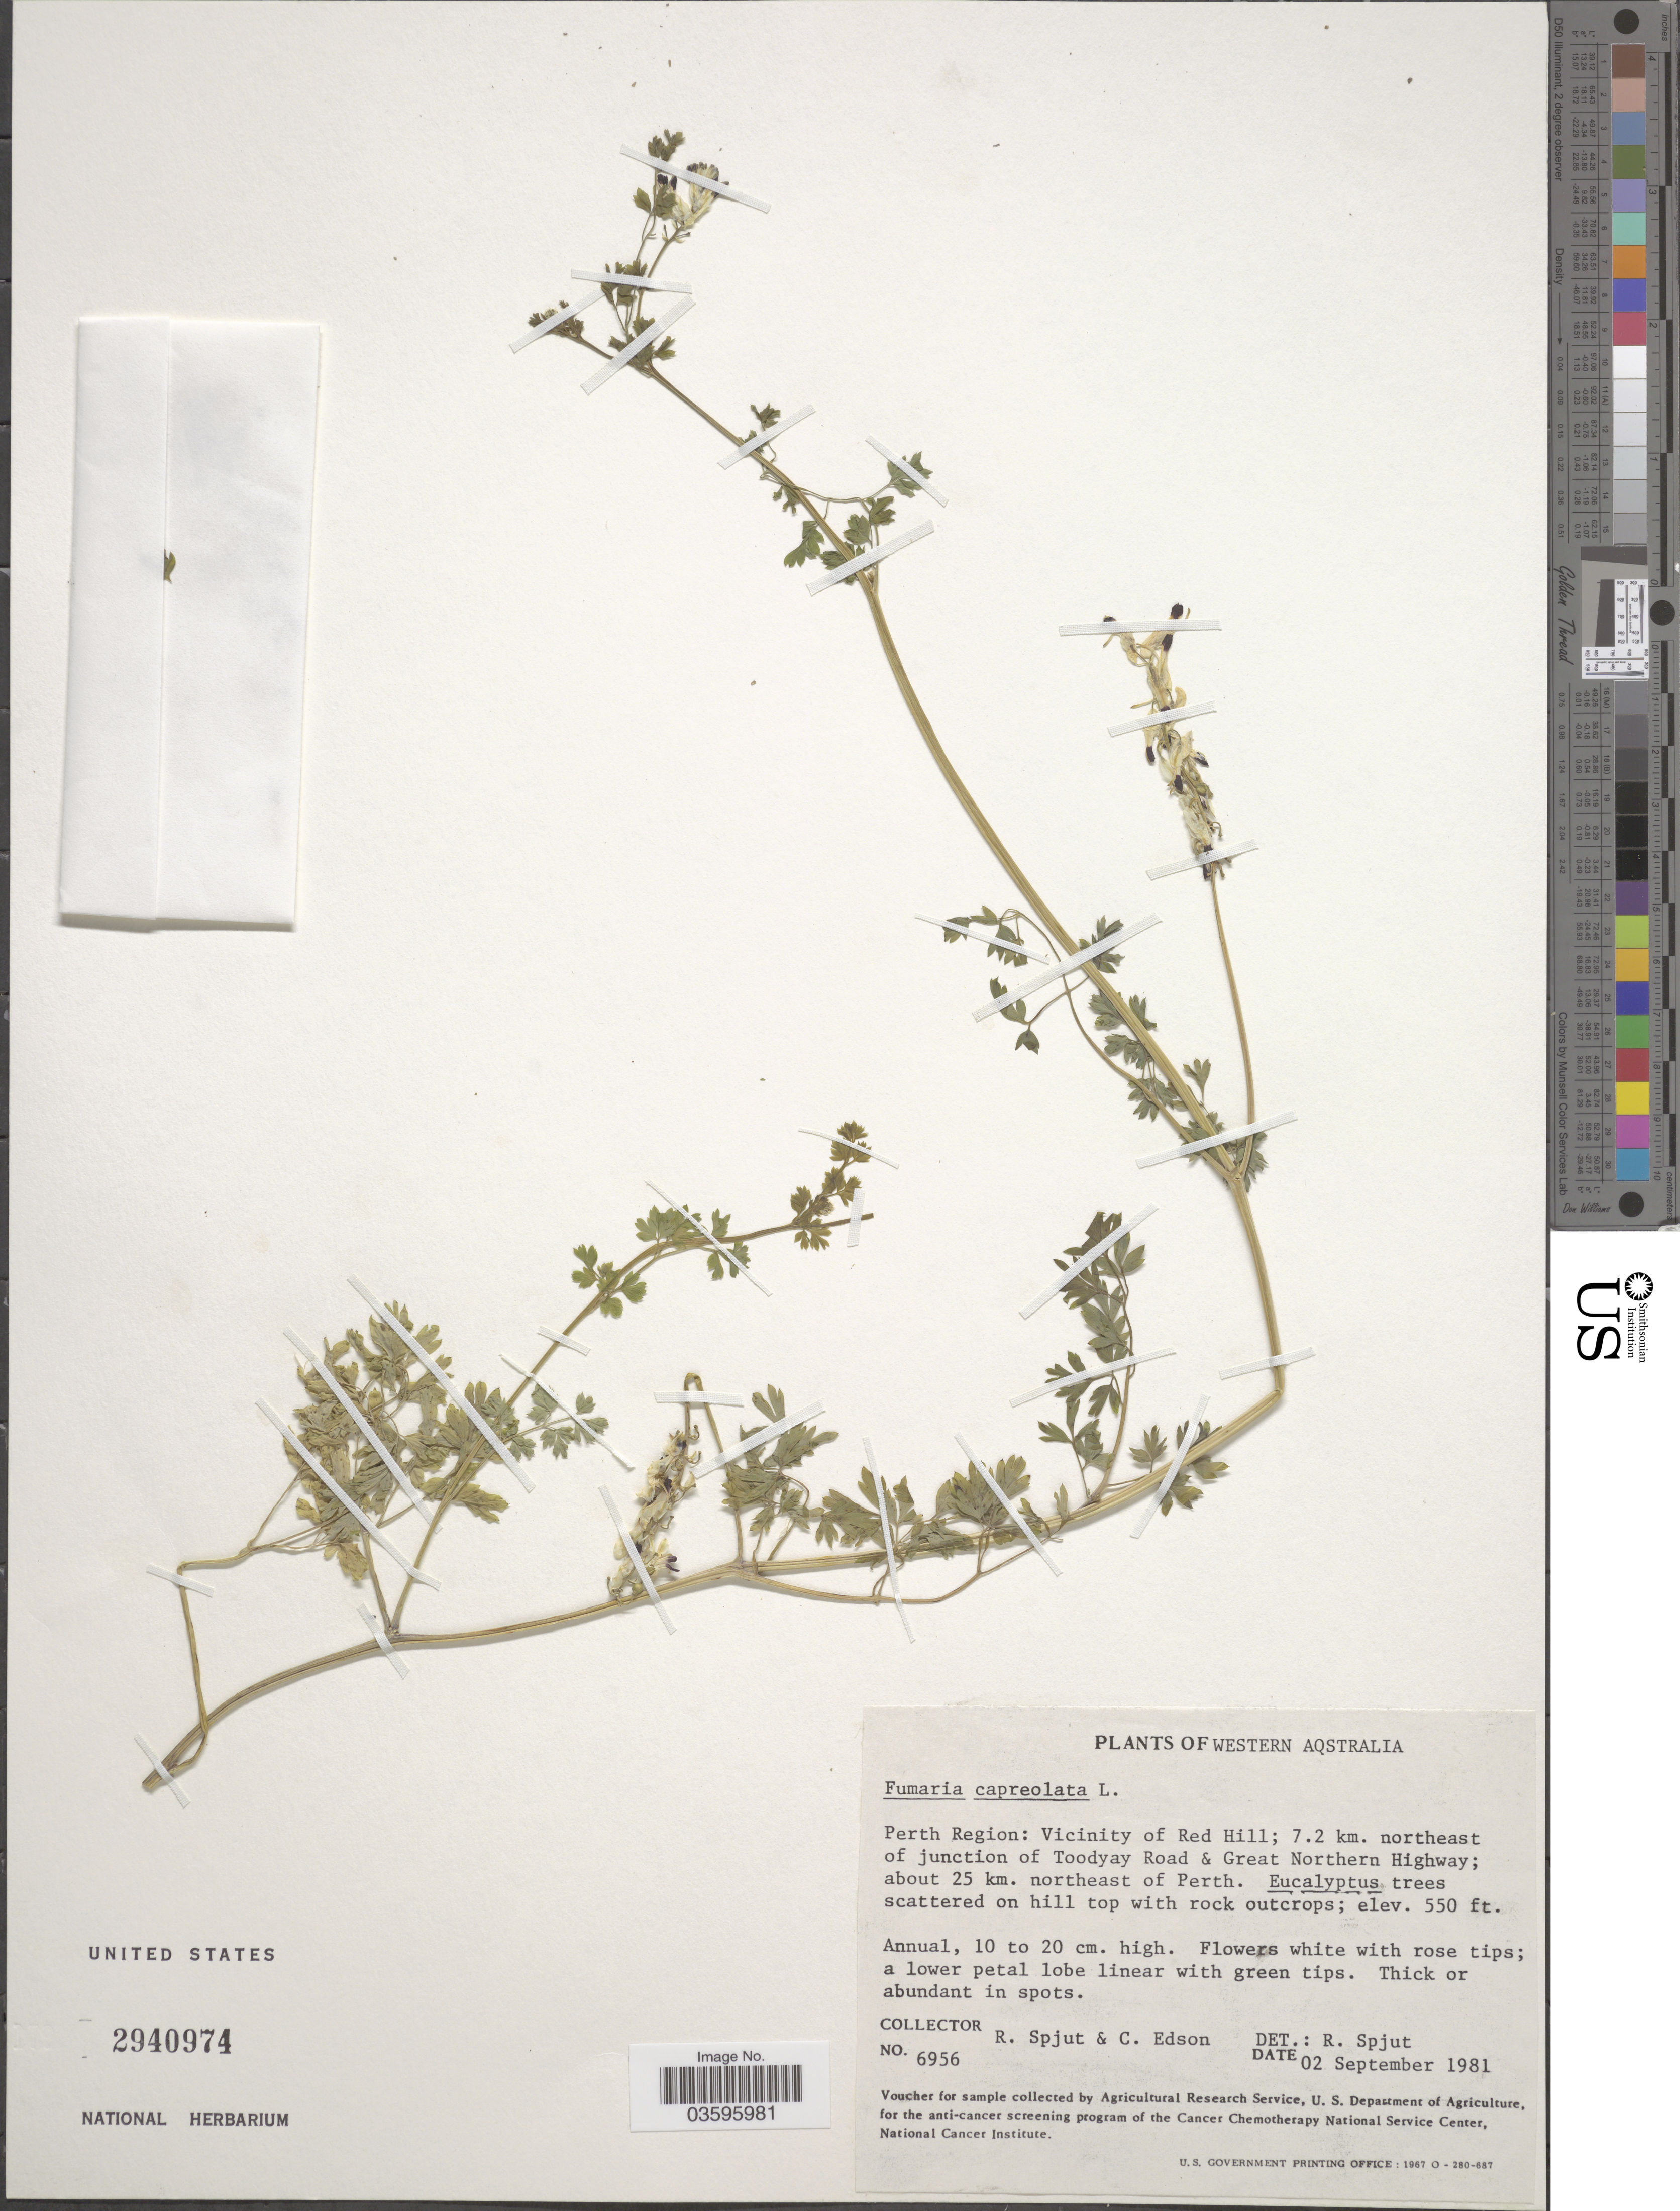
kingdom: Plantae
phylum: Tracheophyta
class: Magnoliopsida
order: Ranunculales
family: Papaveraceae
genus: Fumaria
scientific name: Fumaria capreolata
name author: L.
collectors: R. Spjut & C. Edson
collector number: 6956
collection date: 1981-09-02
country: Australia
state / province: Western Australia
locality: Perth Region: Vicinity of Red Hill; 7.2 km. northeast of junction of Toodyay Road & Great Northern Highway; about 25 km. northeast of Perth.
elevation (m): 168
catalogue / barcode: US 2940974